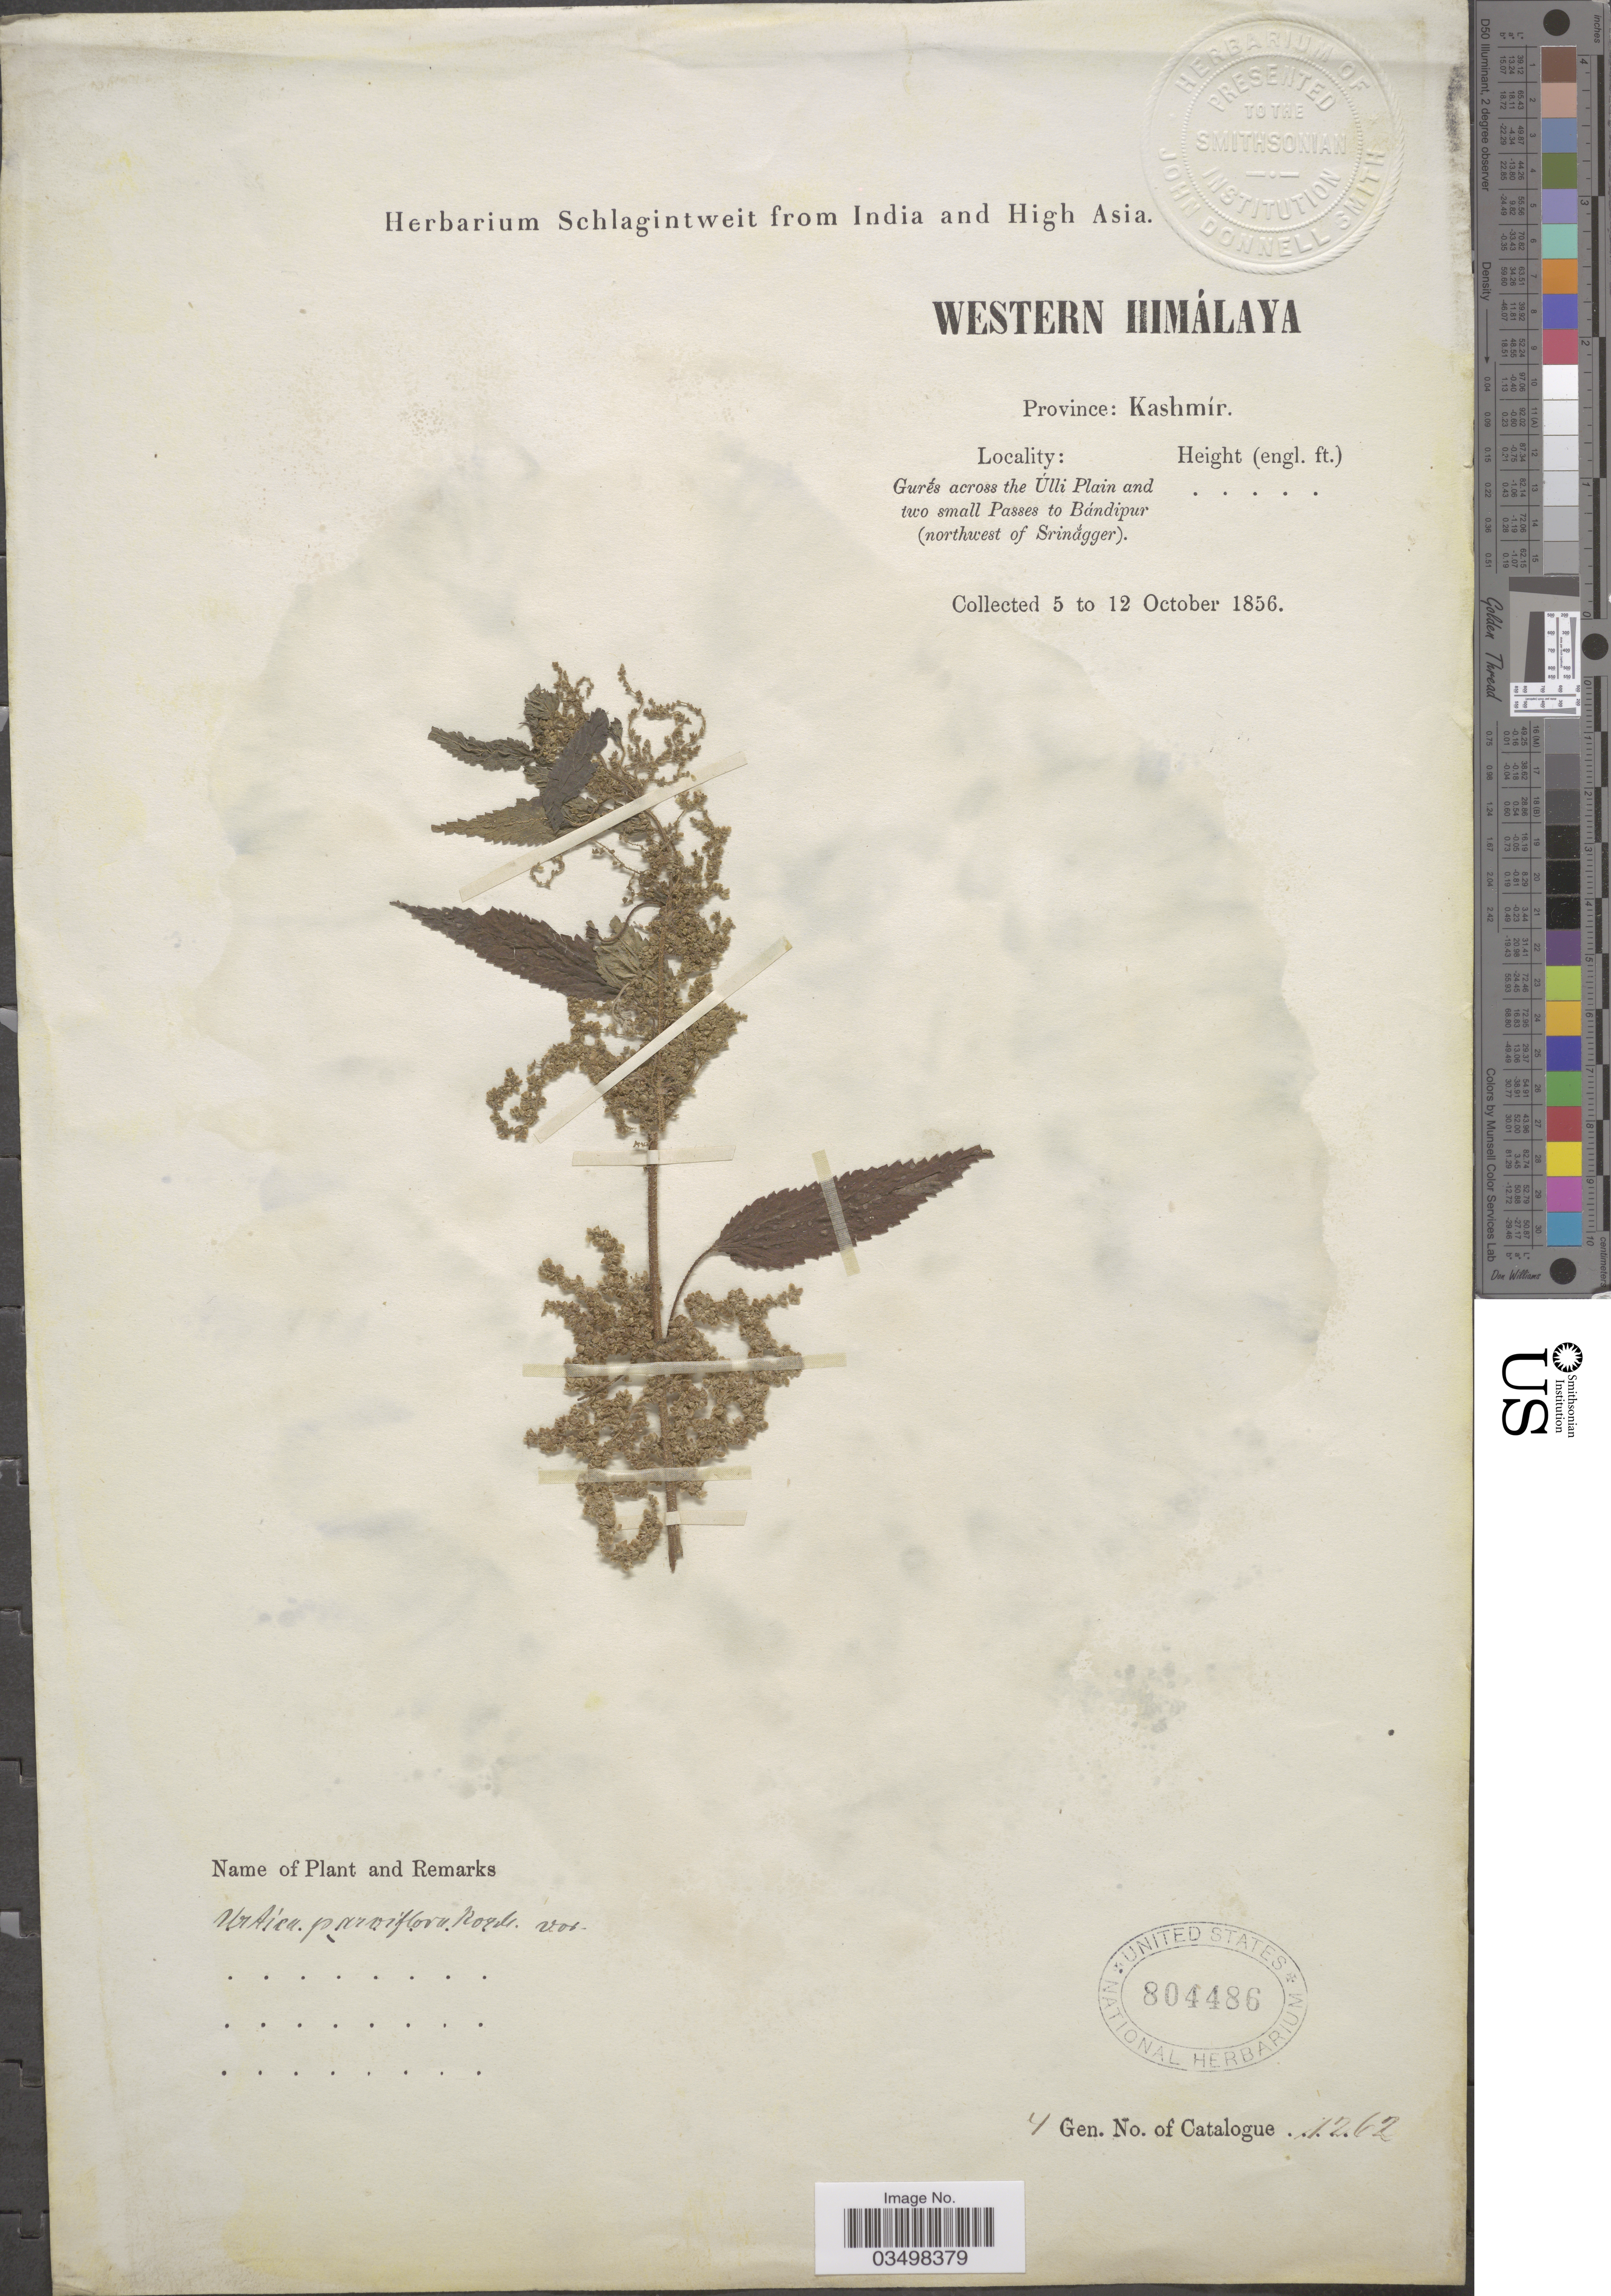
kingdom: Plantae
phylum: Tracheophyta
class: Magnoliopsida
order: Rosales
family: Urticaceae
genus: Urtica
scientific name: Urtica parviflora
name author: Roxb.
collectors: ex herb. Schlagintweit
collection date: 1856-10-05/1856-10-12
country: India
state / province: Jammu and Kashmir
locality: Western Himálaya. Province: Kashmír. Gurḗs across the Úlli Plain and two small Passes to Bándipur (northwest of Srinắgger).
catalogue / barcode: US 804486